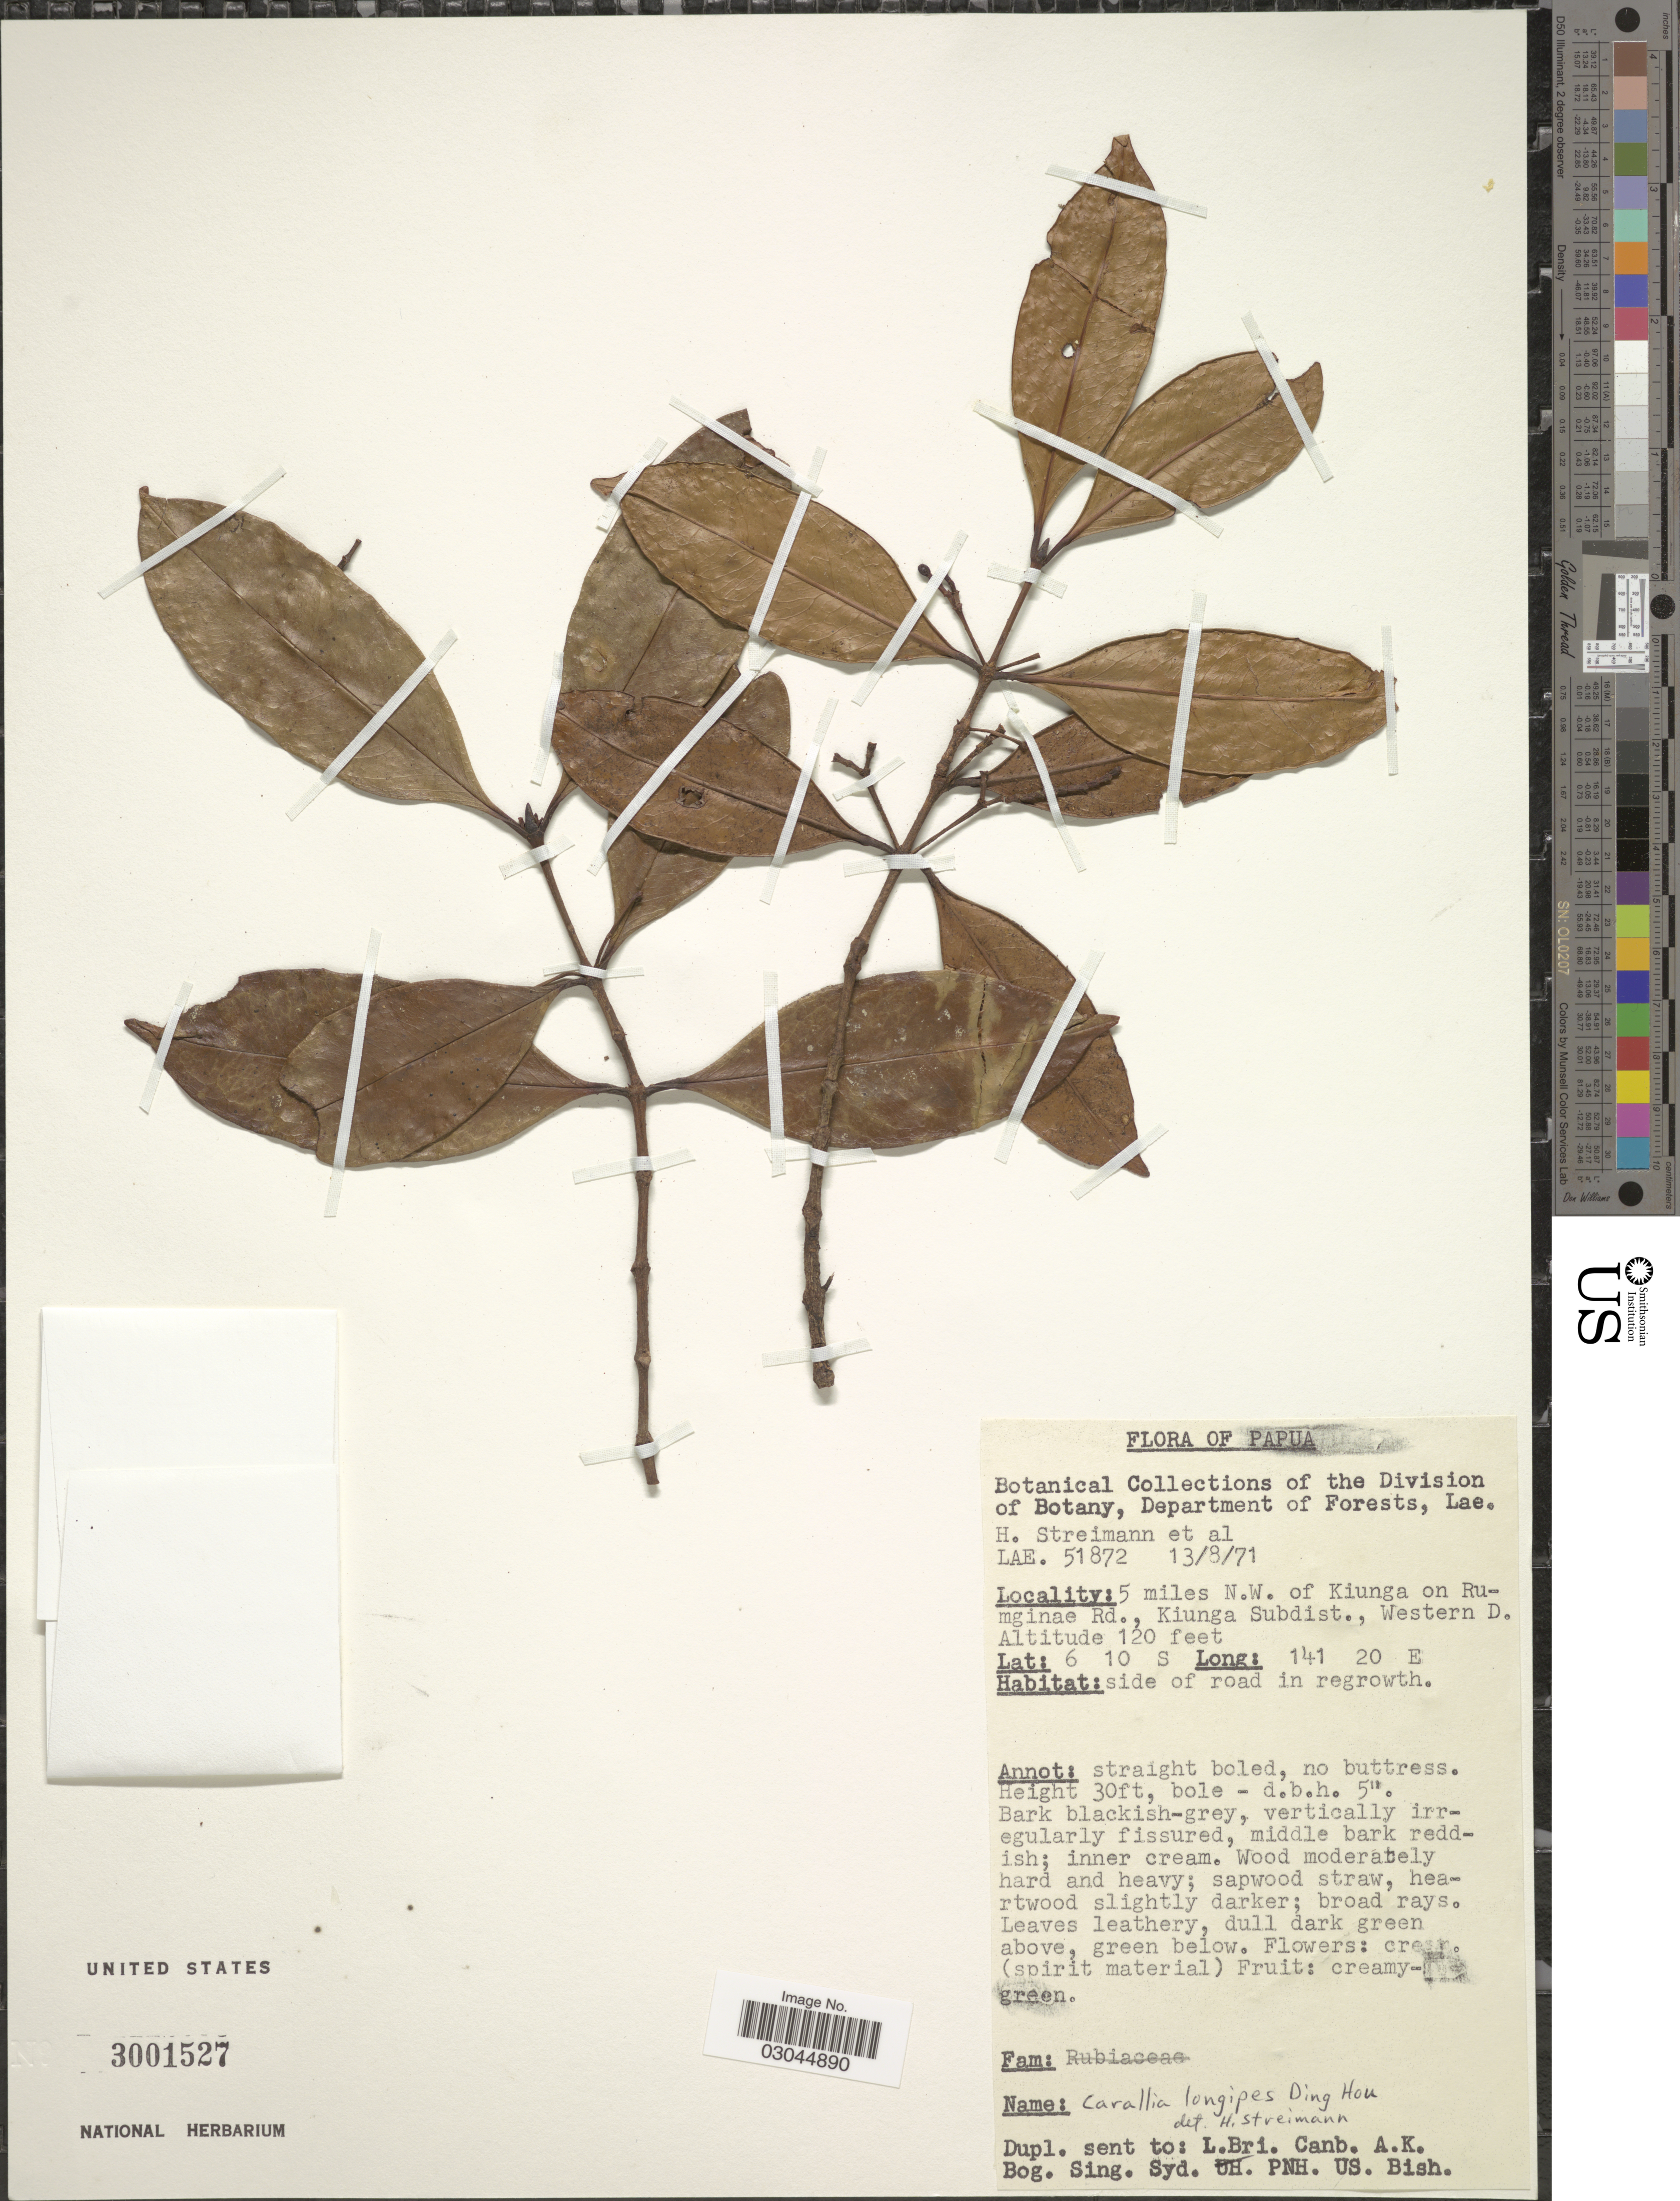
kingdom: Plantae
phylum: Tracheophyta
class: Magnoliopsida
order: Malpighiales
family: Rhizophoraceae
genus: Carallia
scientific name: Carallia longipes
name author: Ding Hou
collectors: H. Streimann & et al.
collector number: LAE 51872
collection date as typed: Transcribed d/m/y: 13/8/71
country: Papua New Guinea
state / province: Manus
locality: Papua. 5 miles N.W. of Kiunga on Rumginae Rd., Kiunga Subdist., Western D.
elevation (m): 37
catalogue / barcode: US 3001527